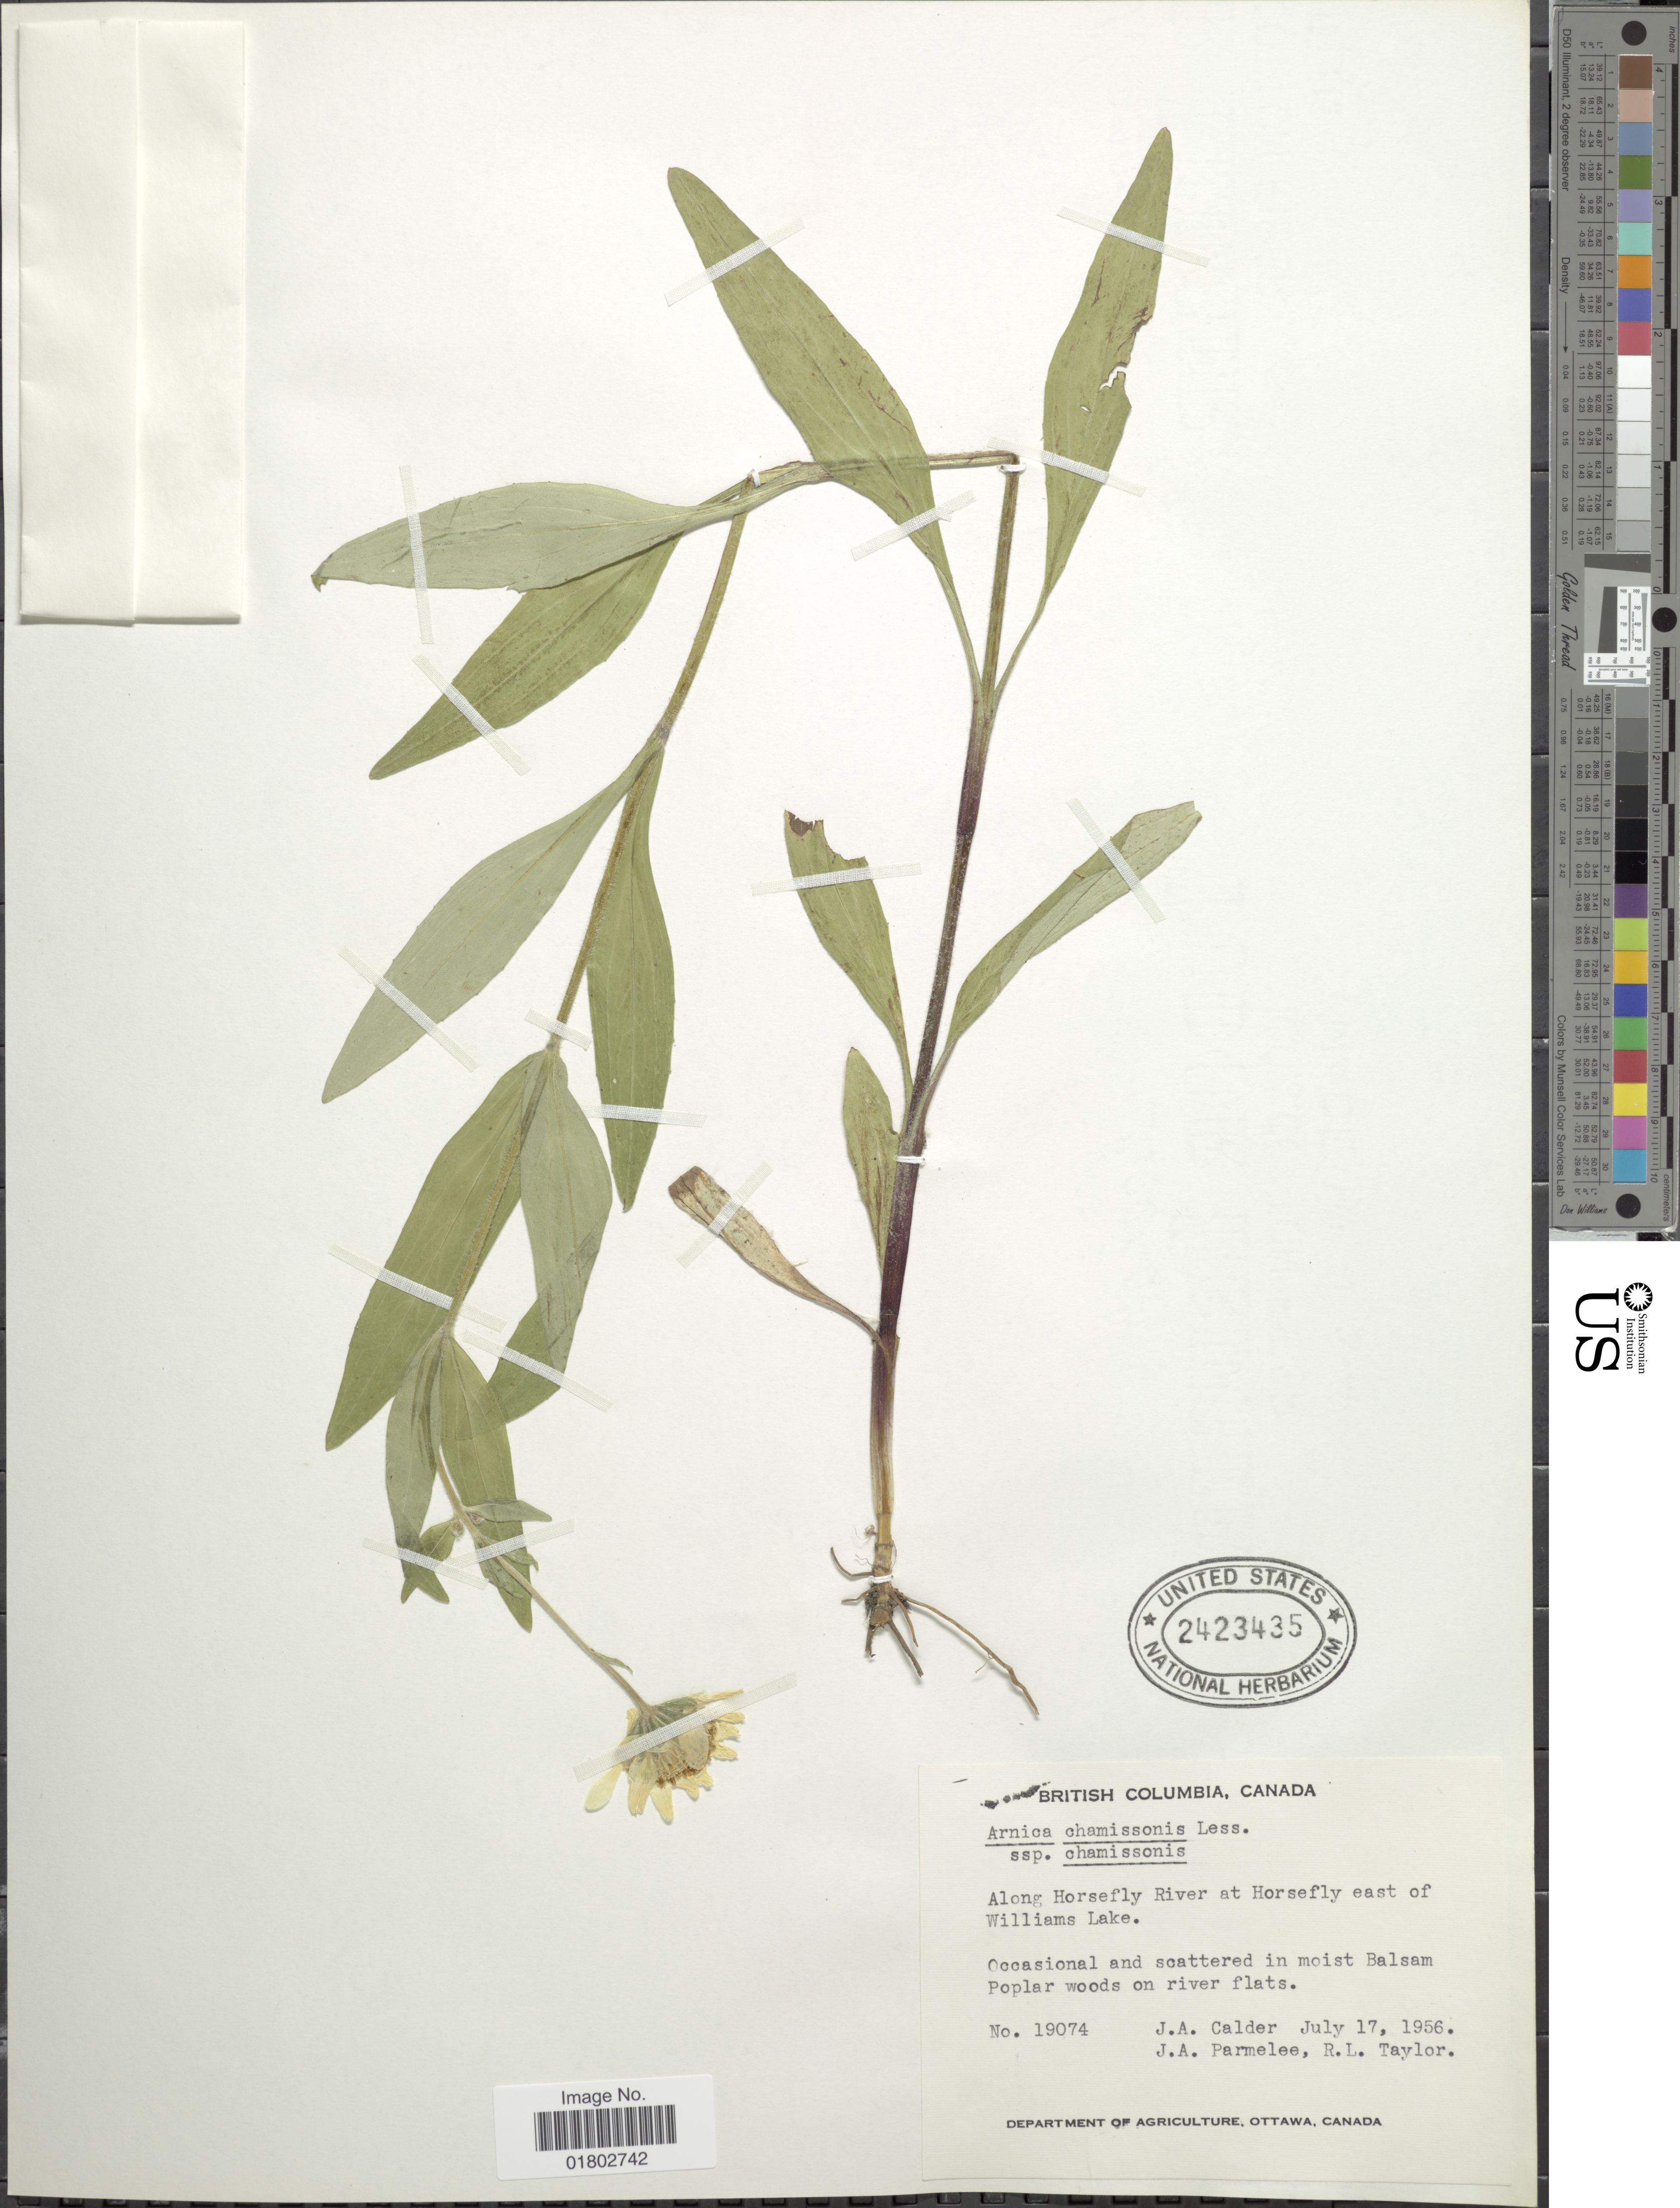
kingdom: Plantae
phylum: Tracheophyta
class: Magnoliopsida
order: Asterales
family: Asteraceae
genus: Arnica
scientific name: Arnica chamissonis subsp. genuina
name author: Maguire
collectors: J. A. Calder, J. A. Parmelee & R. Taylor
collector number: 19074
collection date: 1956-07-17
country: Canada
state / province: British Columbia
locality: Along Horsefly River at Horsefly east of Williams Lake, Occasional and scattered in moist Balsam Poplar woods on river flats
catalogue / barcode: US 2423435